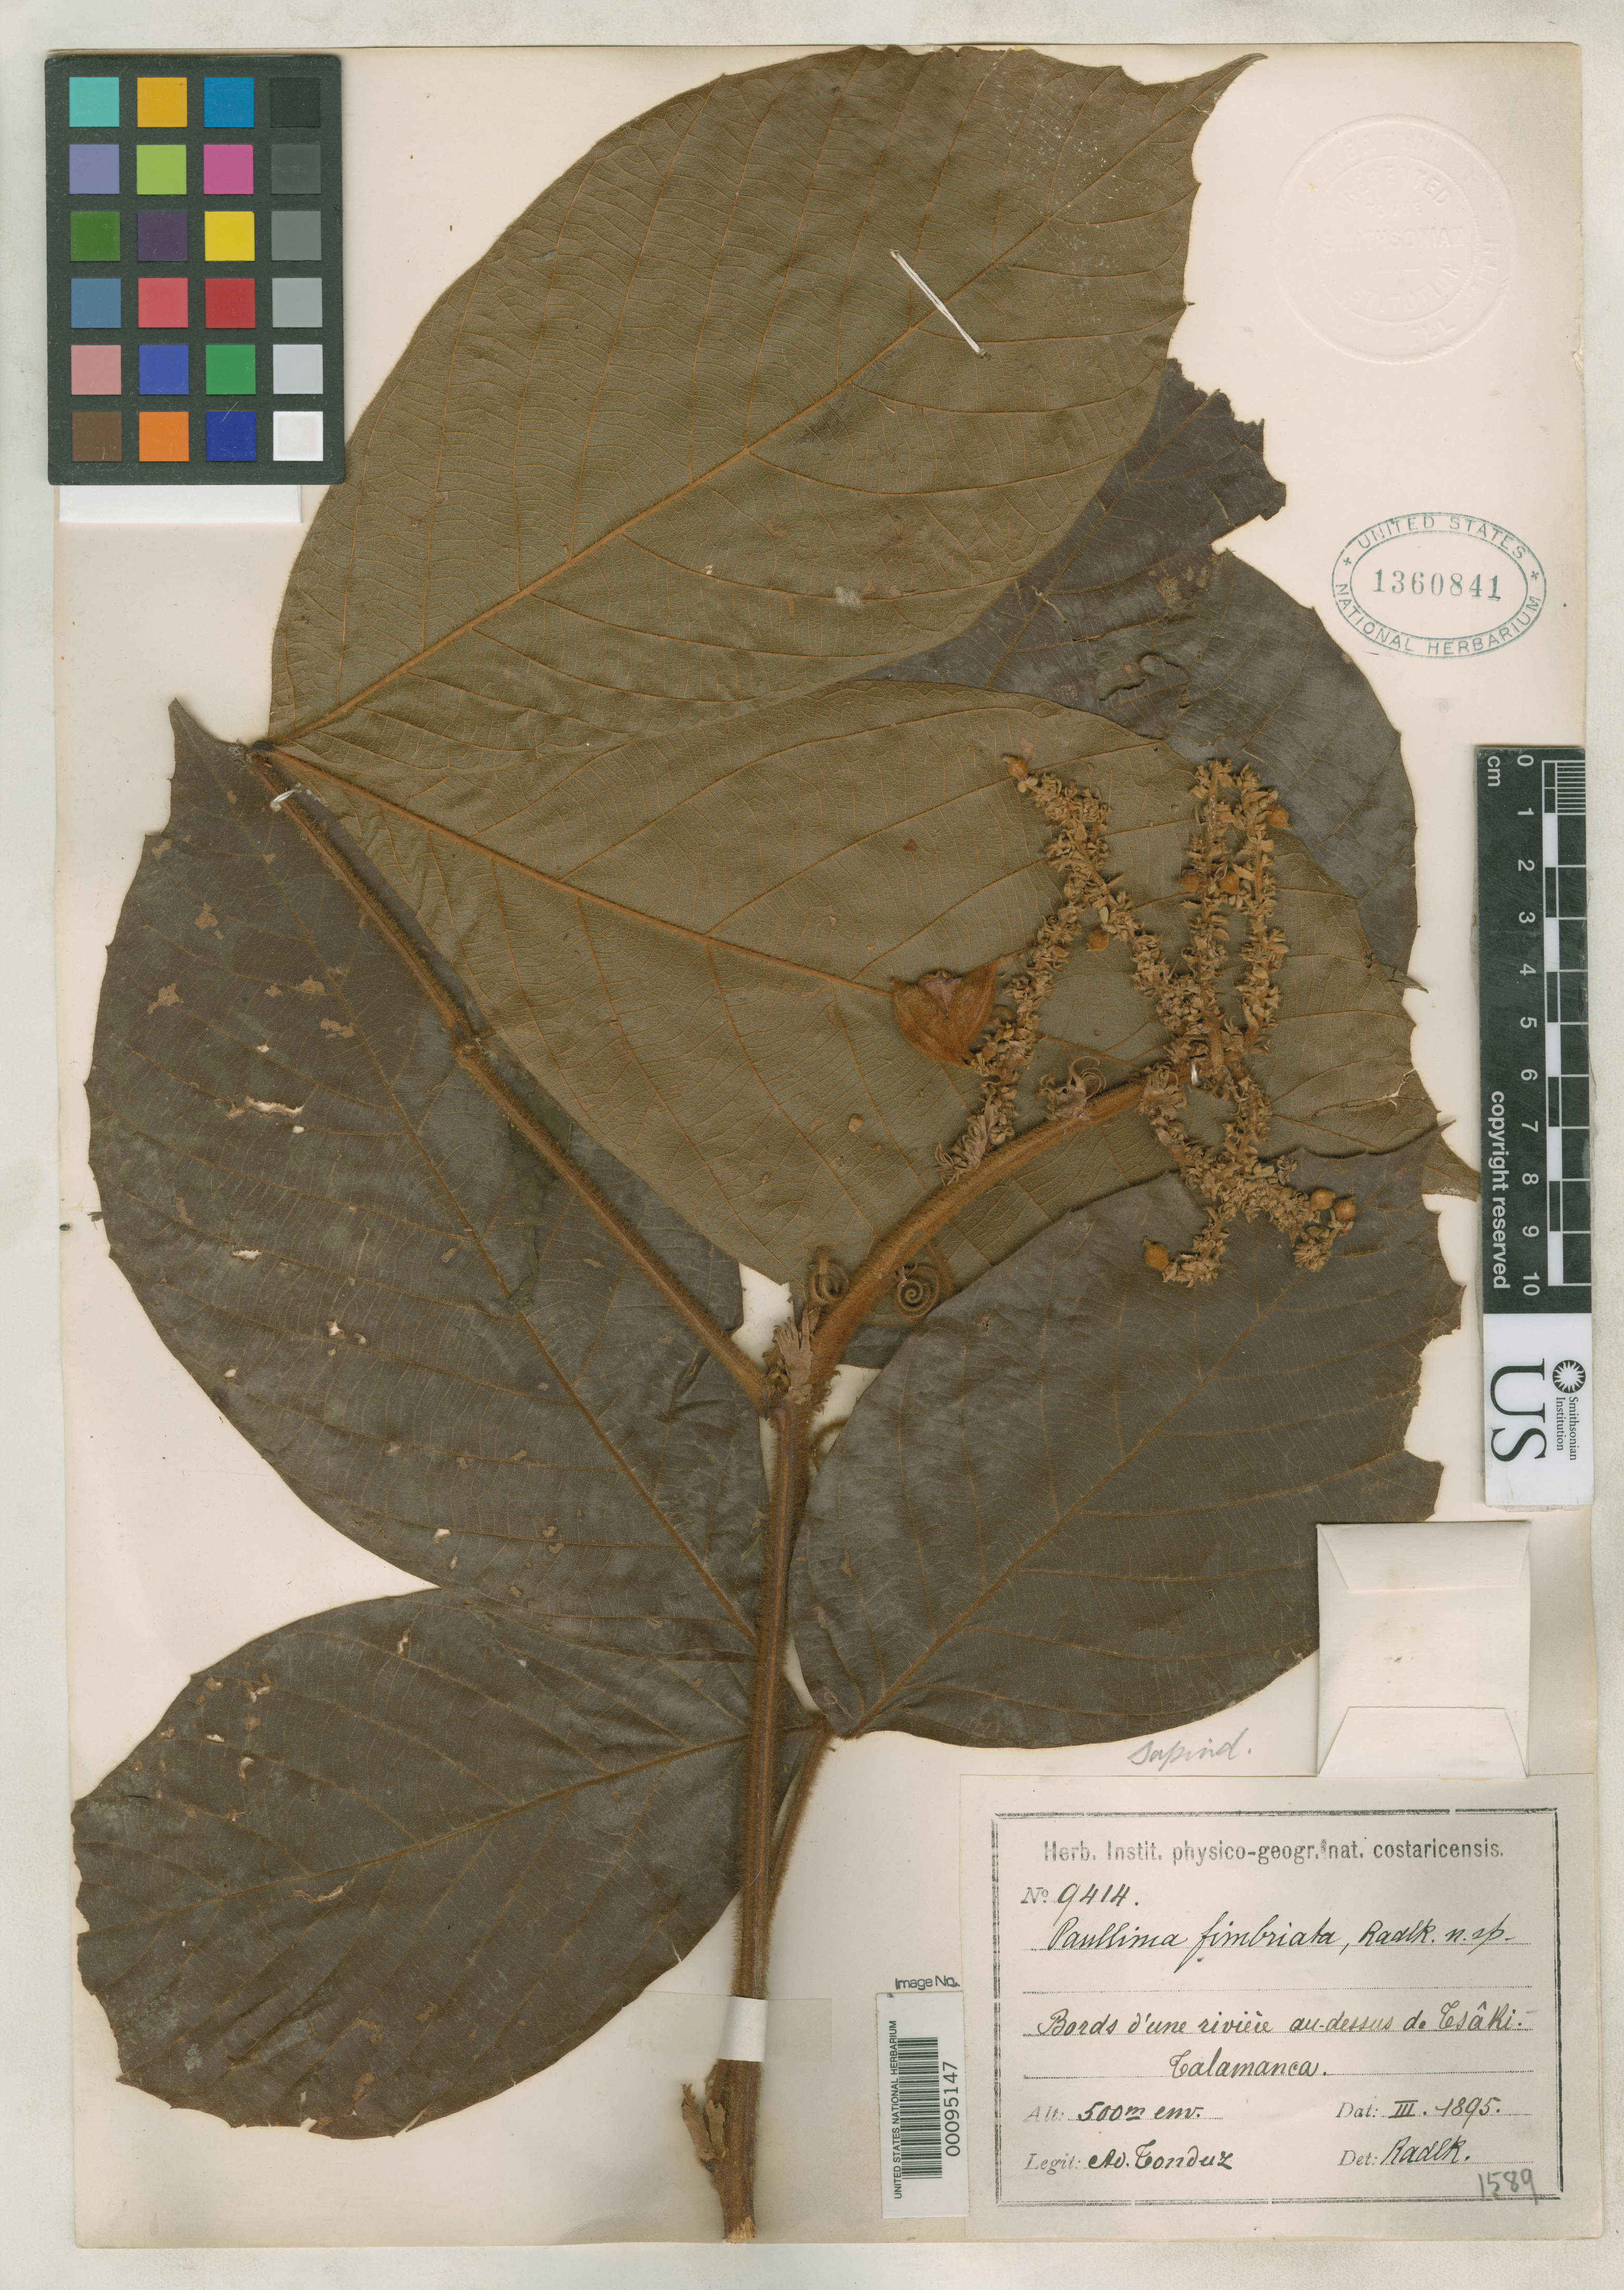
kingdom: Plantae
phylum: Tracheophyta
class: Magnoliopsida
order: Sapindales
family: Sapindaceae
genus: Paullinia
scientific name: Paullinia fimbriata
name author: Radlk.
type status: Isotype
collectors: A. Tonduz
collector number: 9414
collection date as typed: Mar 1895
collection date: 1895-03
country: Costa Rica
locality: Talamanca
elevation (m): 400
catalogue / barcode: US 1360841